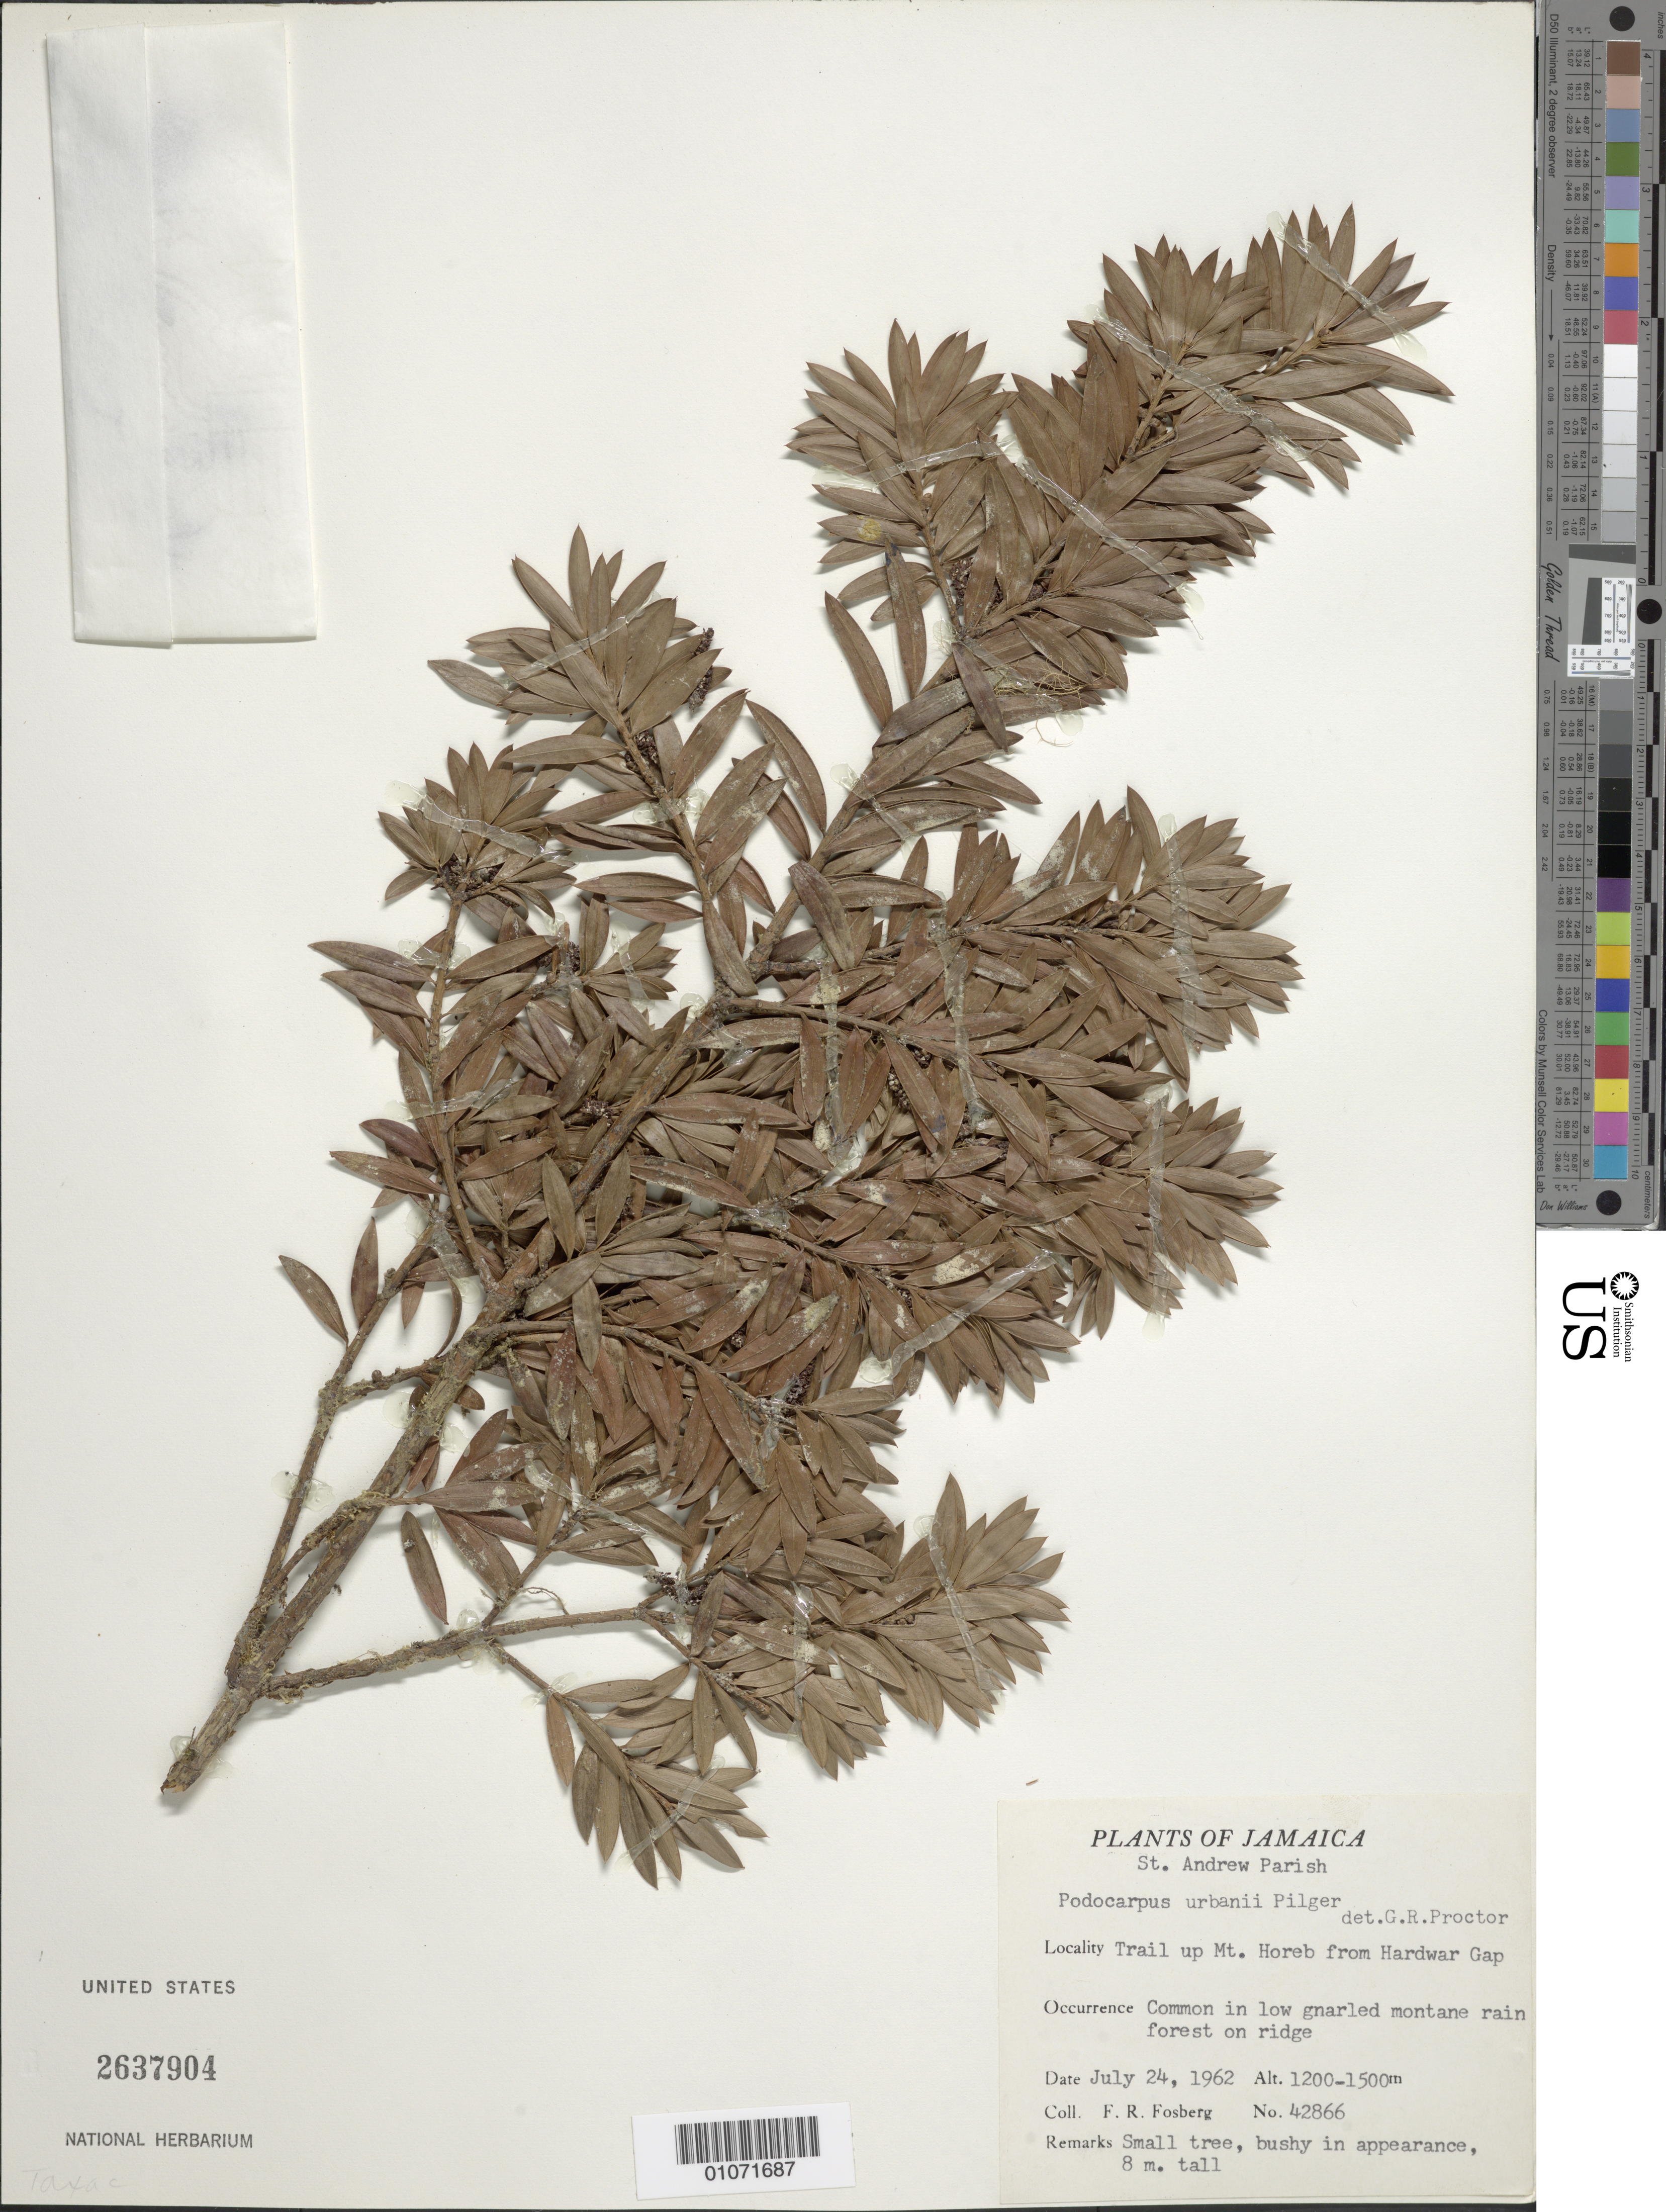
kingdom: Plantae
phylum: Tracheophyta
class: Pinopsida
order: Pinales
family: Podocarpaceae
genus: Podocarpus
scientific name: Podocarpus urbani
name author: Pilg.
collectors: F. R. Fosberg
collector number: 42866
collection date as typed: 24 Jul 1962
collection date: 1962-07-24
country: Jamaica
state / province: Saint Andrew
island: Jamaica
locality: Trail up Mt. Horeb from Hardwar Gap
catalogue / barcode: US 2637904